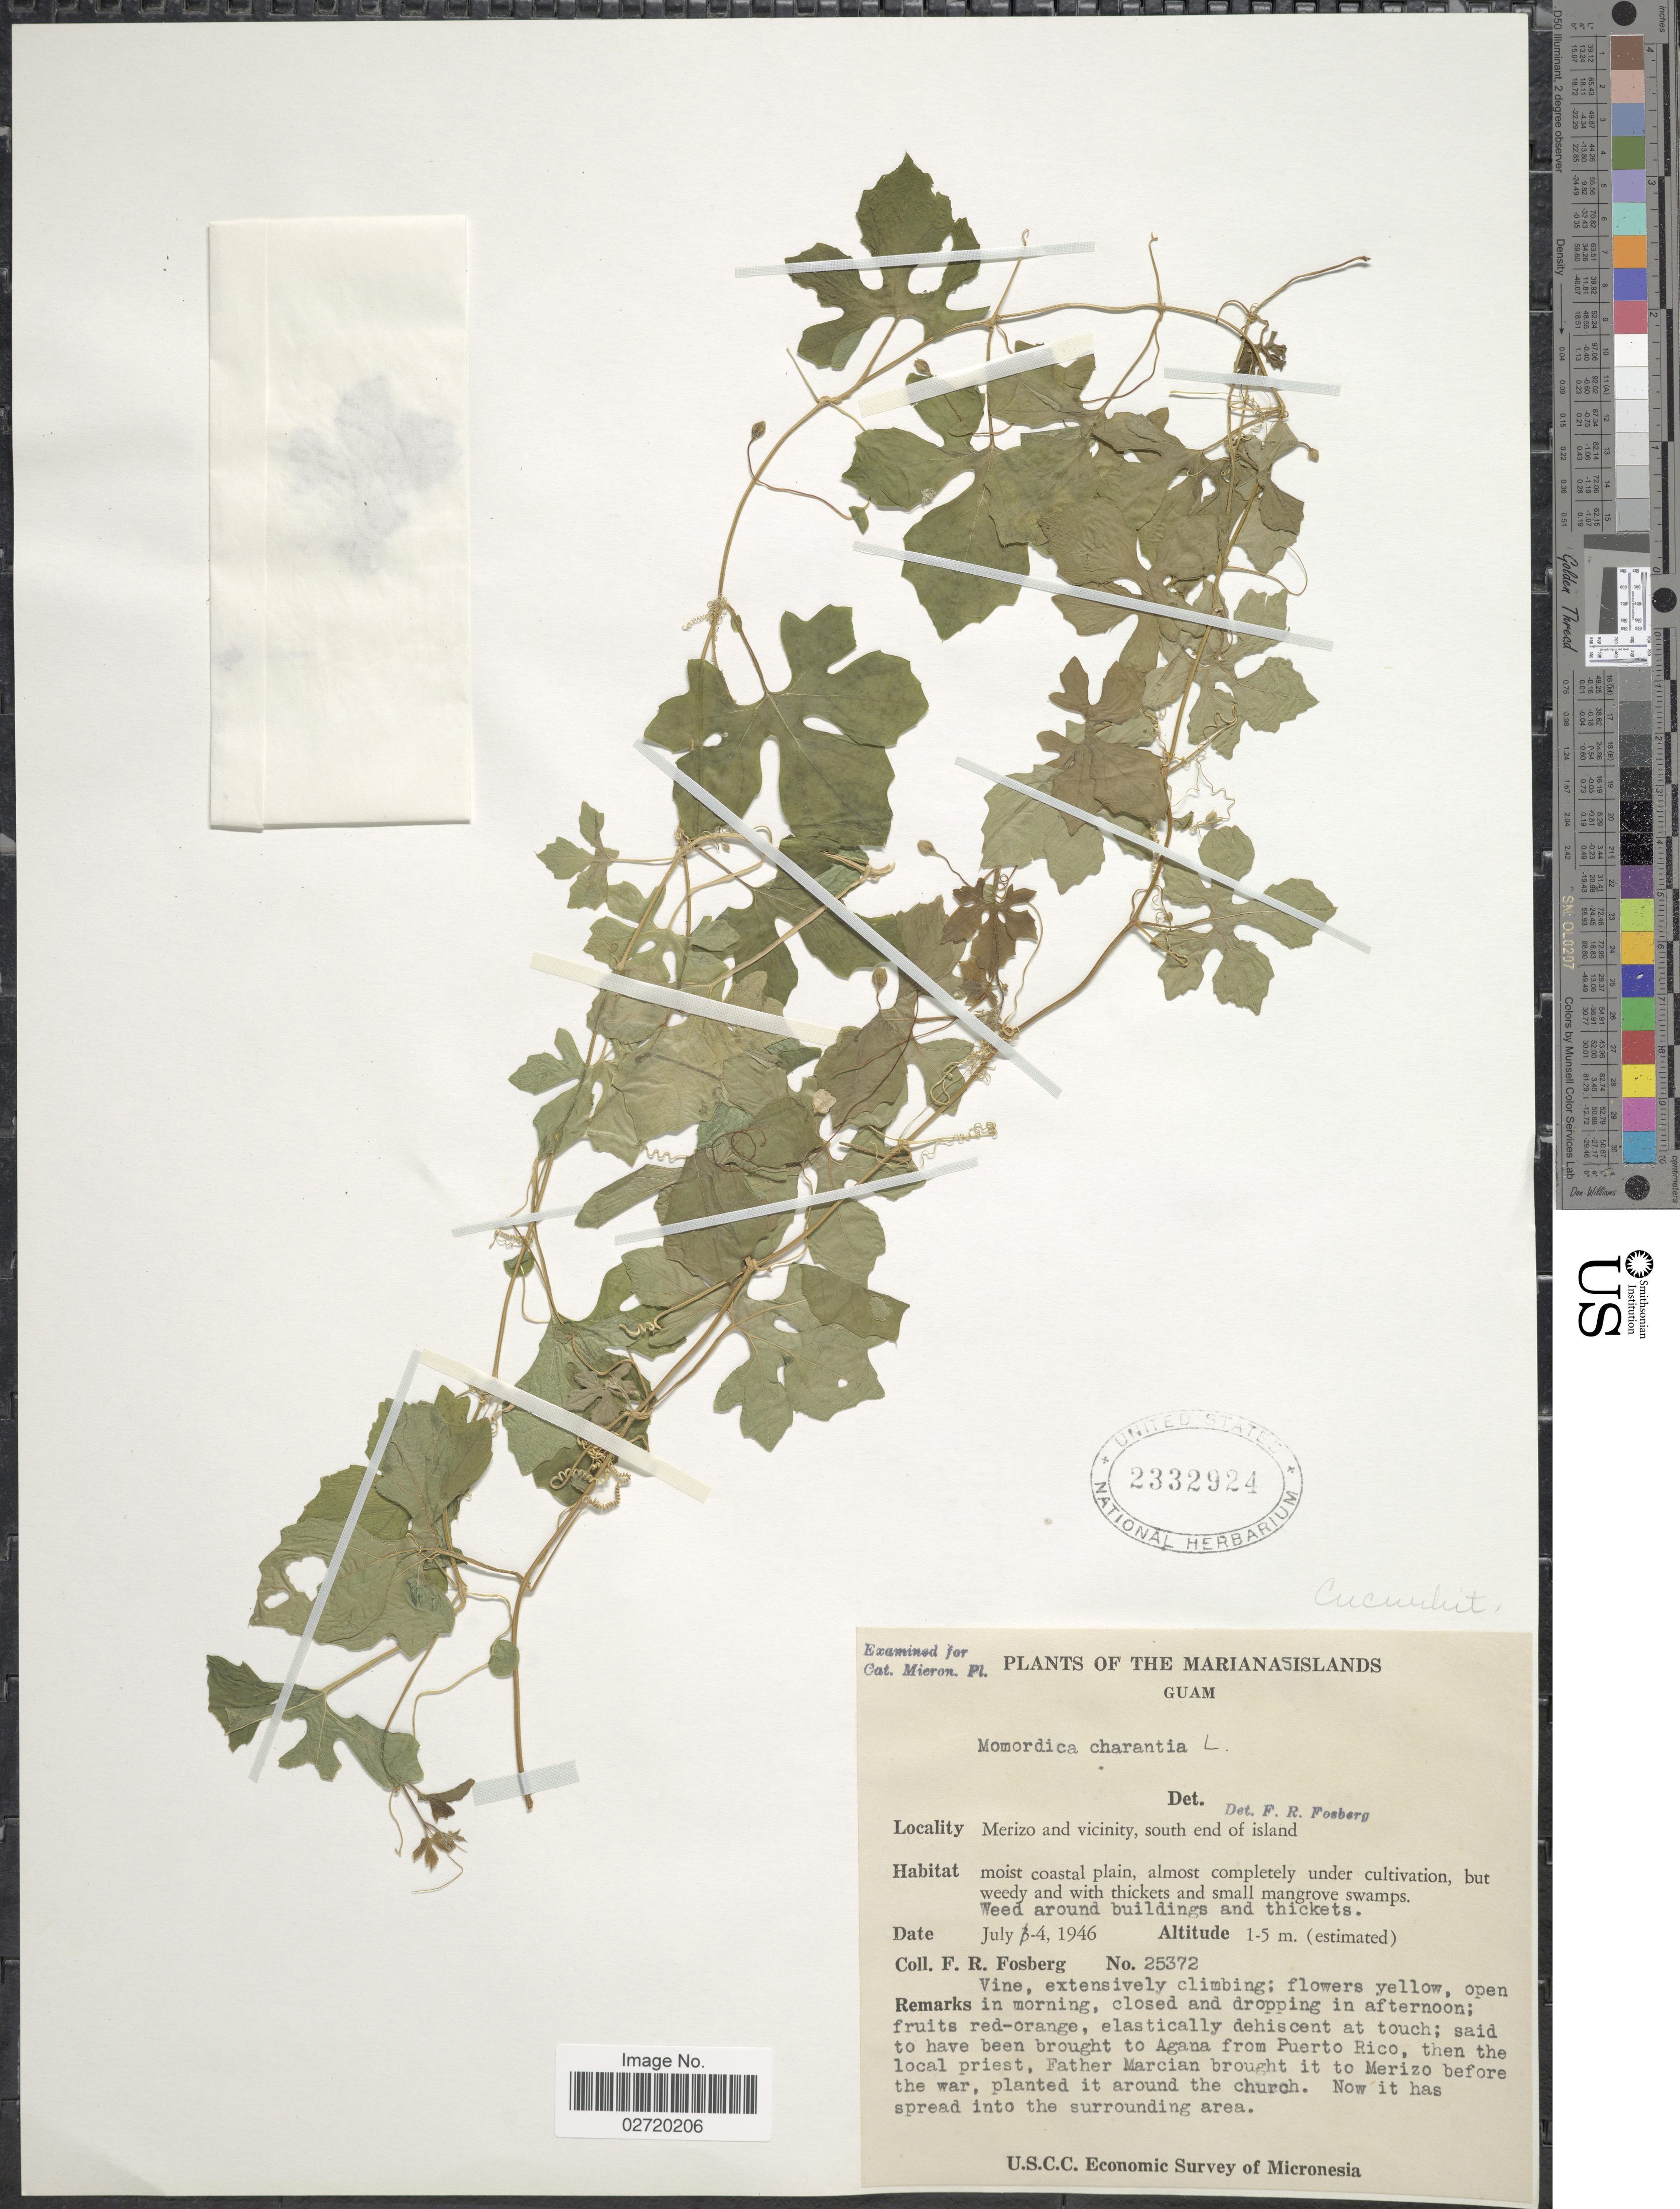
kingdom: Plantae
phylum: Tracheophyta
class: Magnoliopsida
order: Cucurbitales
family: Cucurbitaceae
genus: Momordica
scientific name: Momordica charantia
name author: L.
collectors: F. R. Fosberg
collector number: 25372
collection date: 1946-07-04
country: Guam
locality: The Marianas Islands, Guam, Merizo and vicinity, south end of island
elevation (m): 1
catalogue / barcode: US 2332924